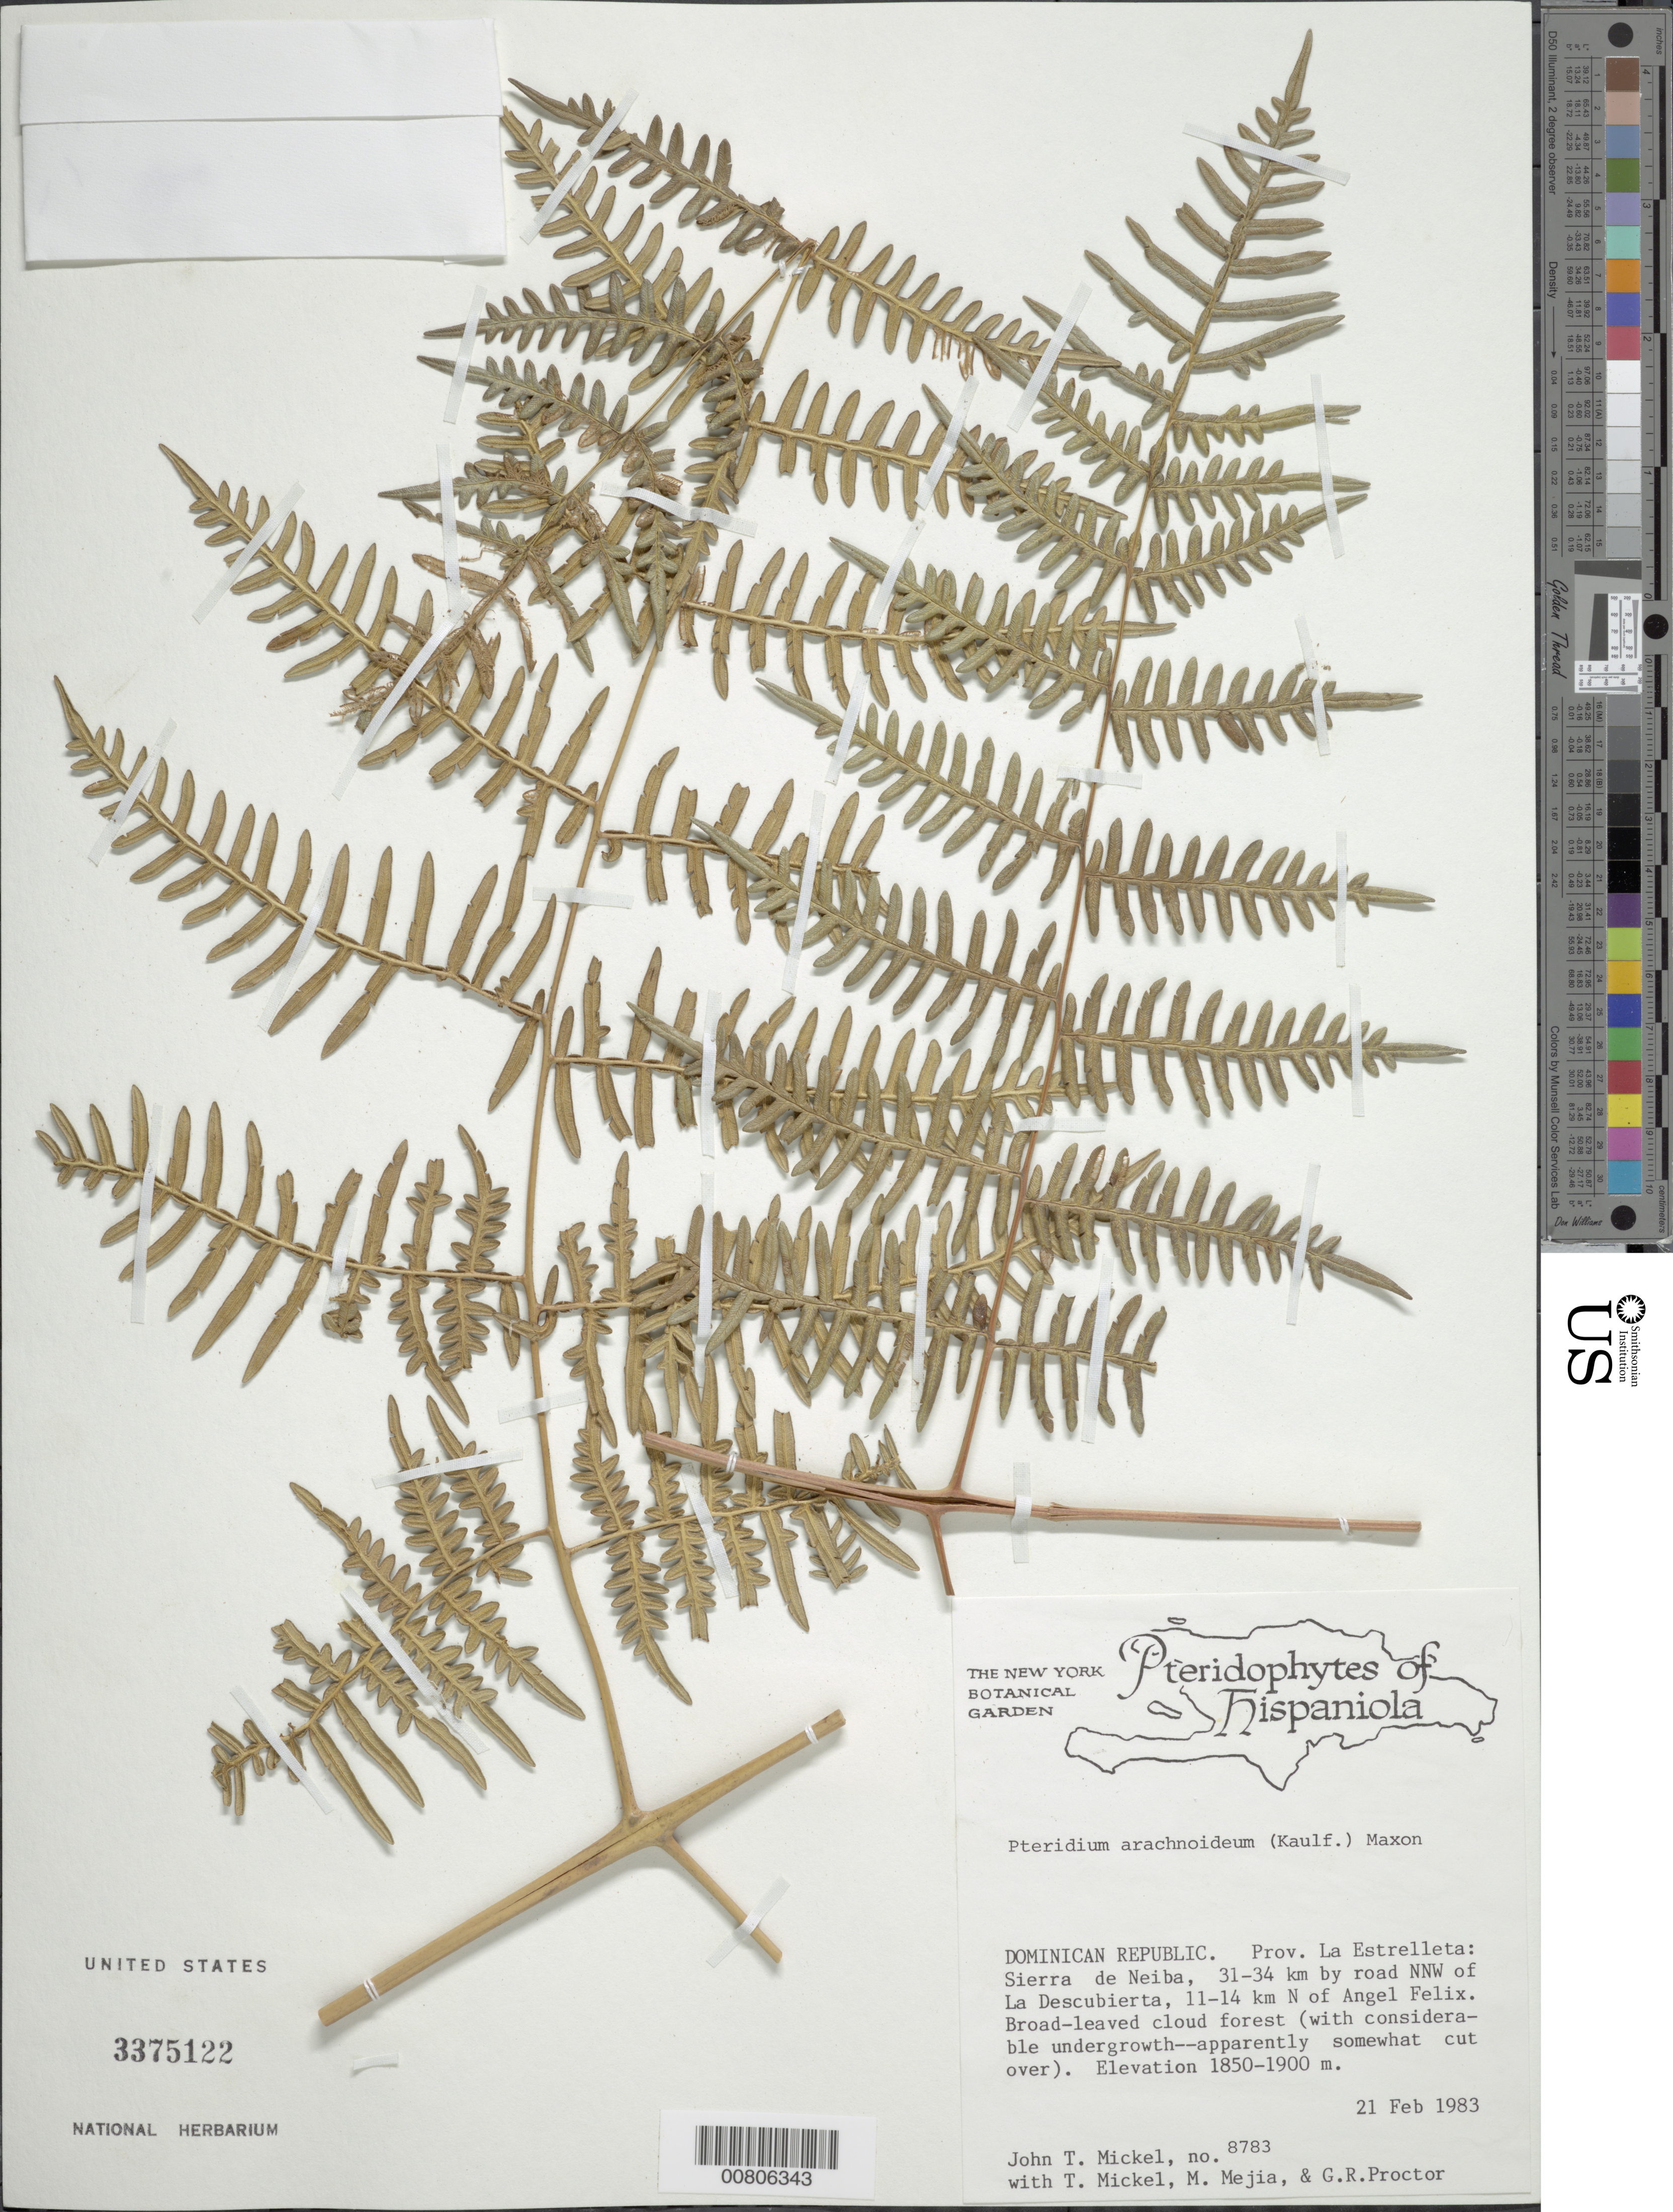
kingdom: Plantae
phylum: Tracheophyta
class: Polypodiopsida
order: Polypodiales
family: Dennstaedtiaceae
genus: Pteridium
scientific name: Pteridium aquilinum var. arachnoideum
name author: (Kaulf.) Herter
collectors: J. T. Mickel, T. Mickel, M. Mejia & G. R. Proctor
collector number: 8783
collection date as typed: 21 Feb 1983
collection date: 1983-02-21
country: Dominican Republic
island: Hispaniola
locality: Prov. La Estrelleta, Sierra de Neiba, 31-34 km by road NNW of La Descubierta, 11-14 km N of Angel Felix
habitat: Broad-leaved cloud forest, with considerable undergrowth -- apparently somewhat cut over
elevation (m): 1850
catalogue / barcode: US 3375122